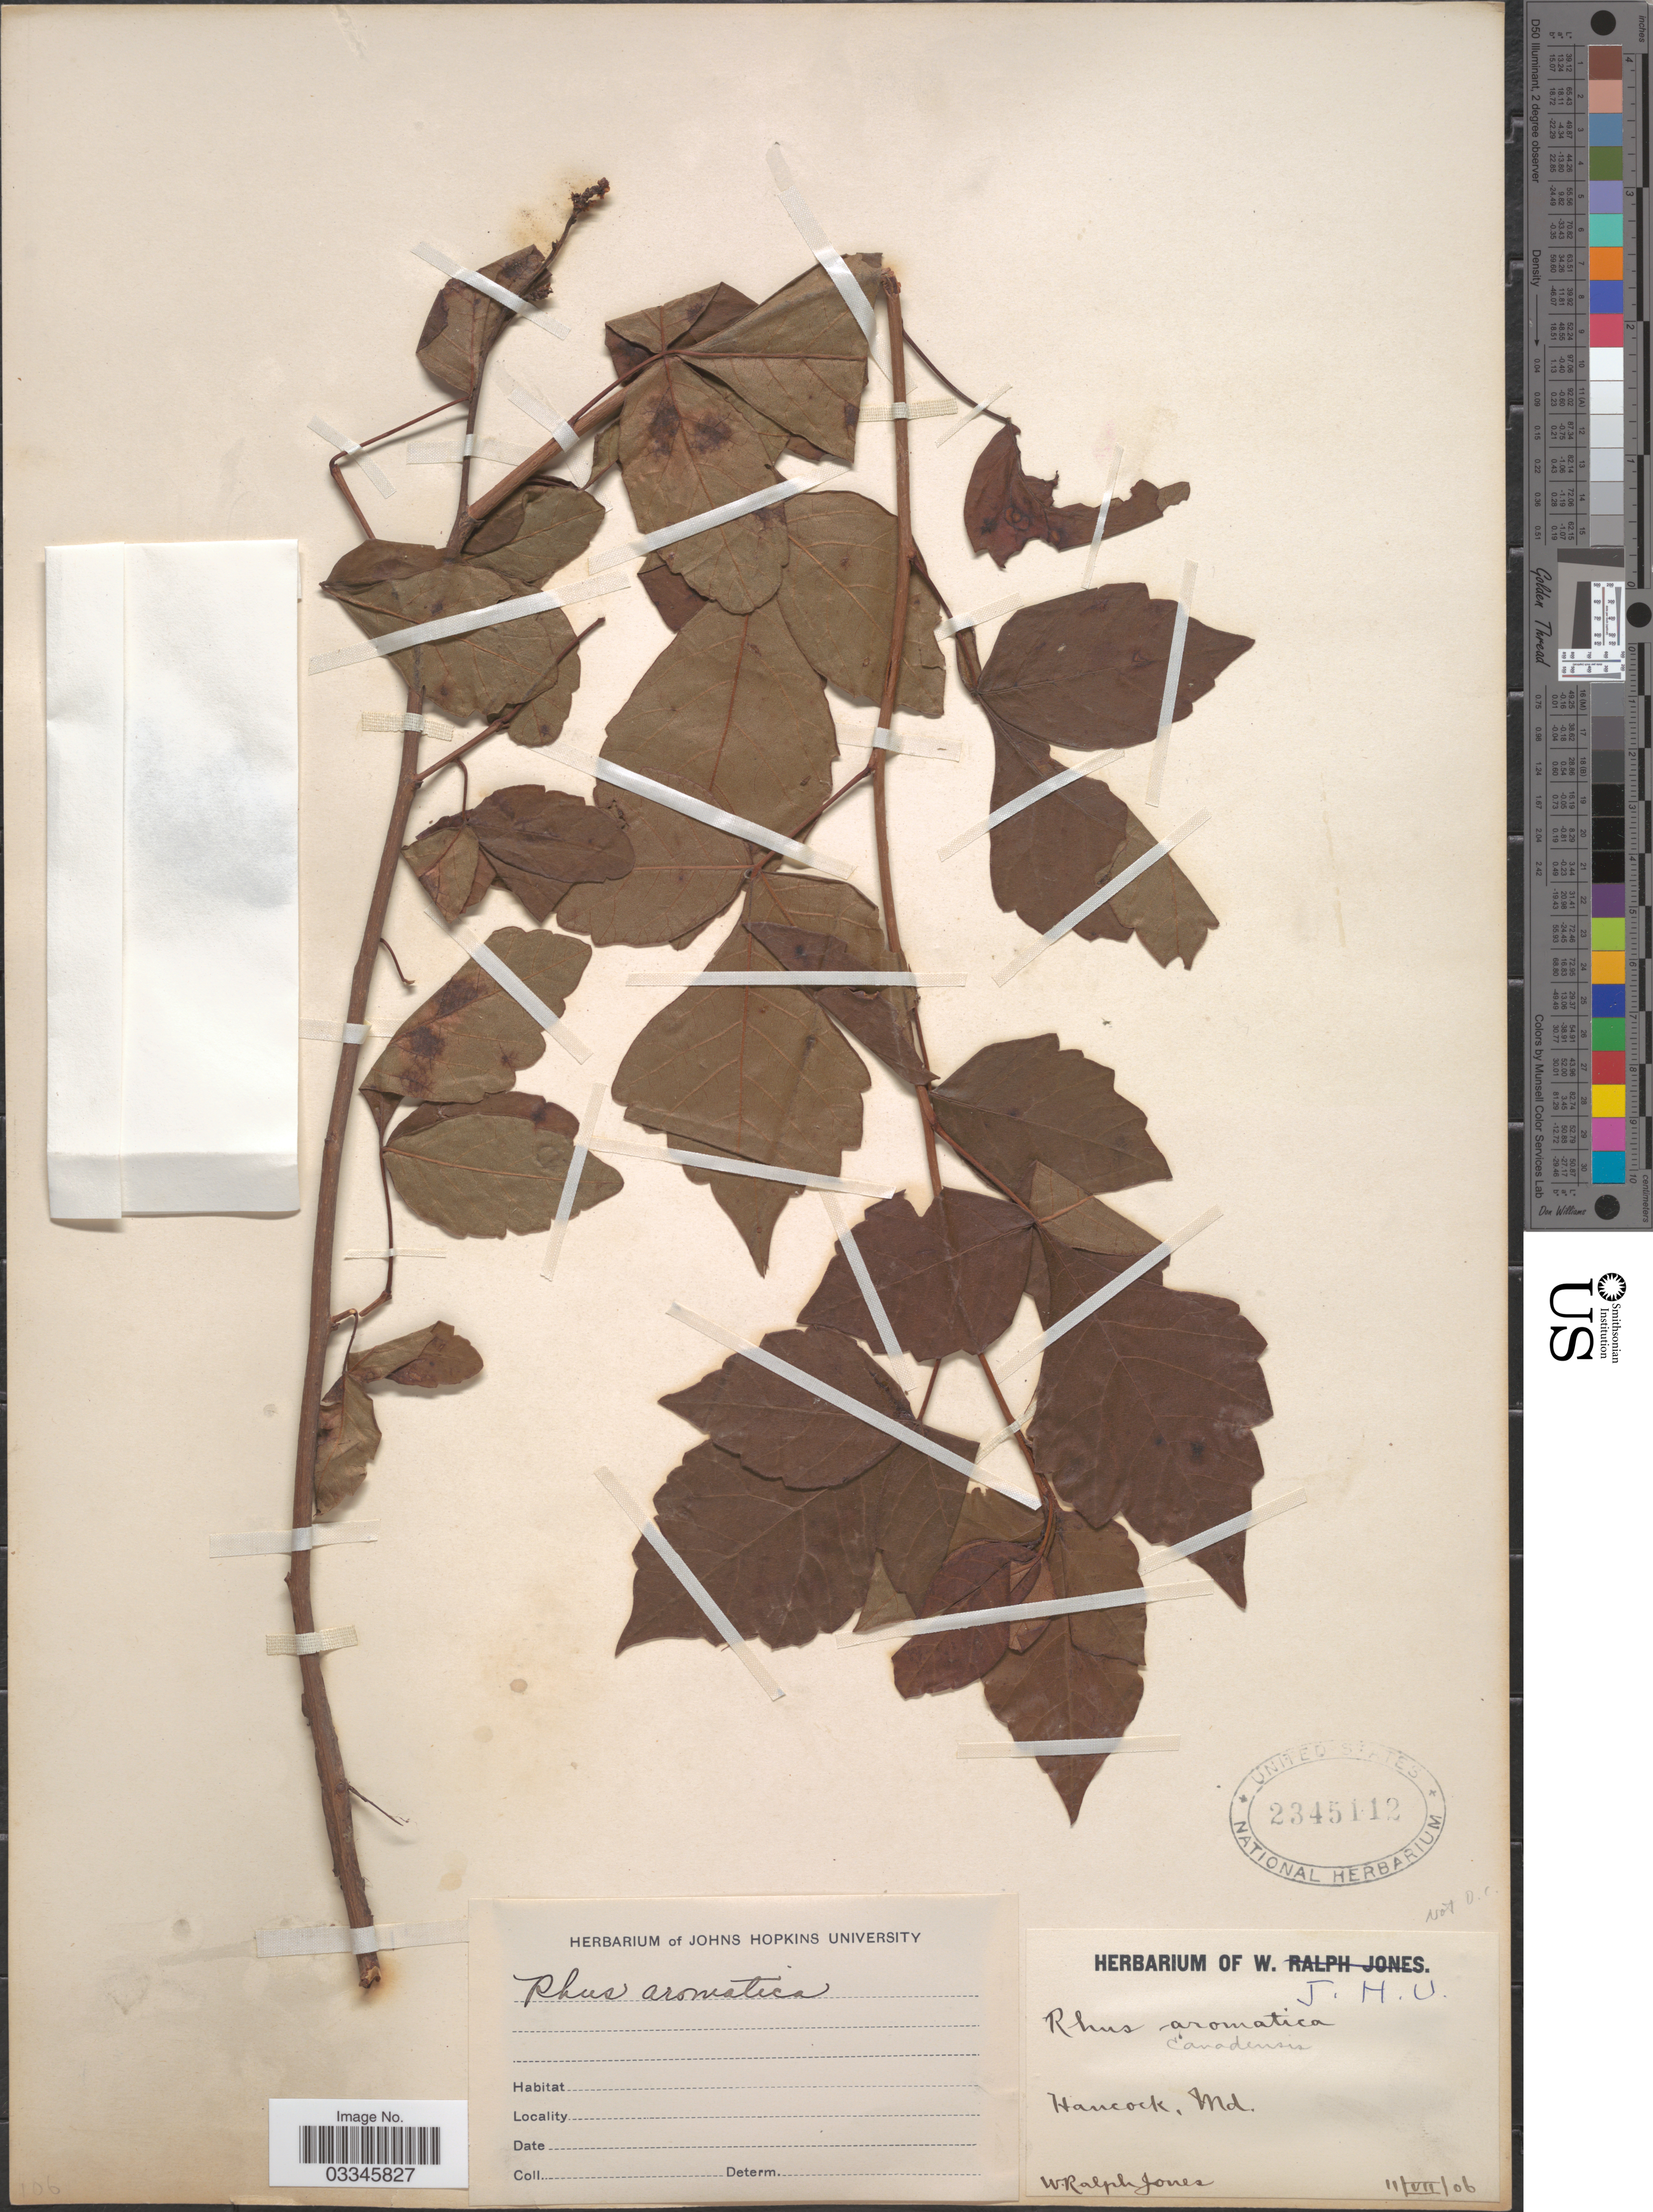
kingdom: Plantae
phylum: Tracheophyta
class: Magnoliopsida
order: Sapindales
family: Anacardiaceae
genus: Rhus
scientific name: Rhus crenata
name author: Thunb.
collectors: W. R. Jones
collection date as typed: Transcribed d/m/y: 11/7/6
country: United States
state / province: Maryland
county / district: Washington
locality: Hancock.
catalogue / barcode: US 2345112